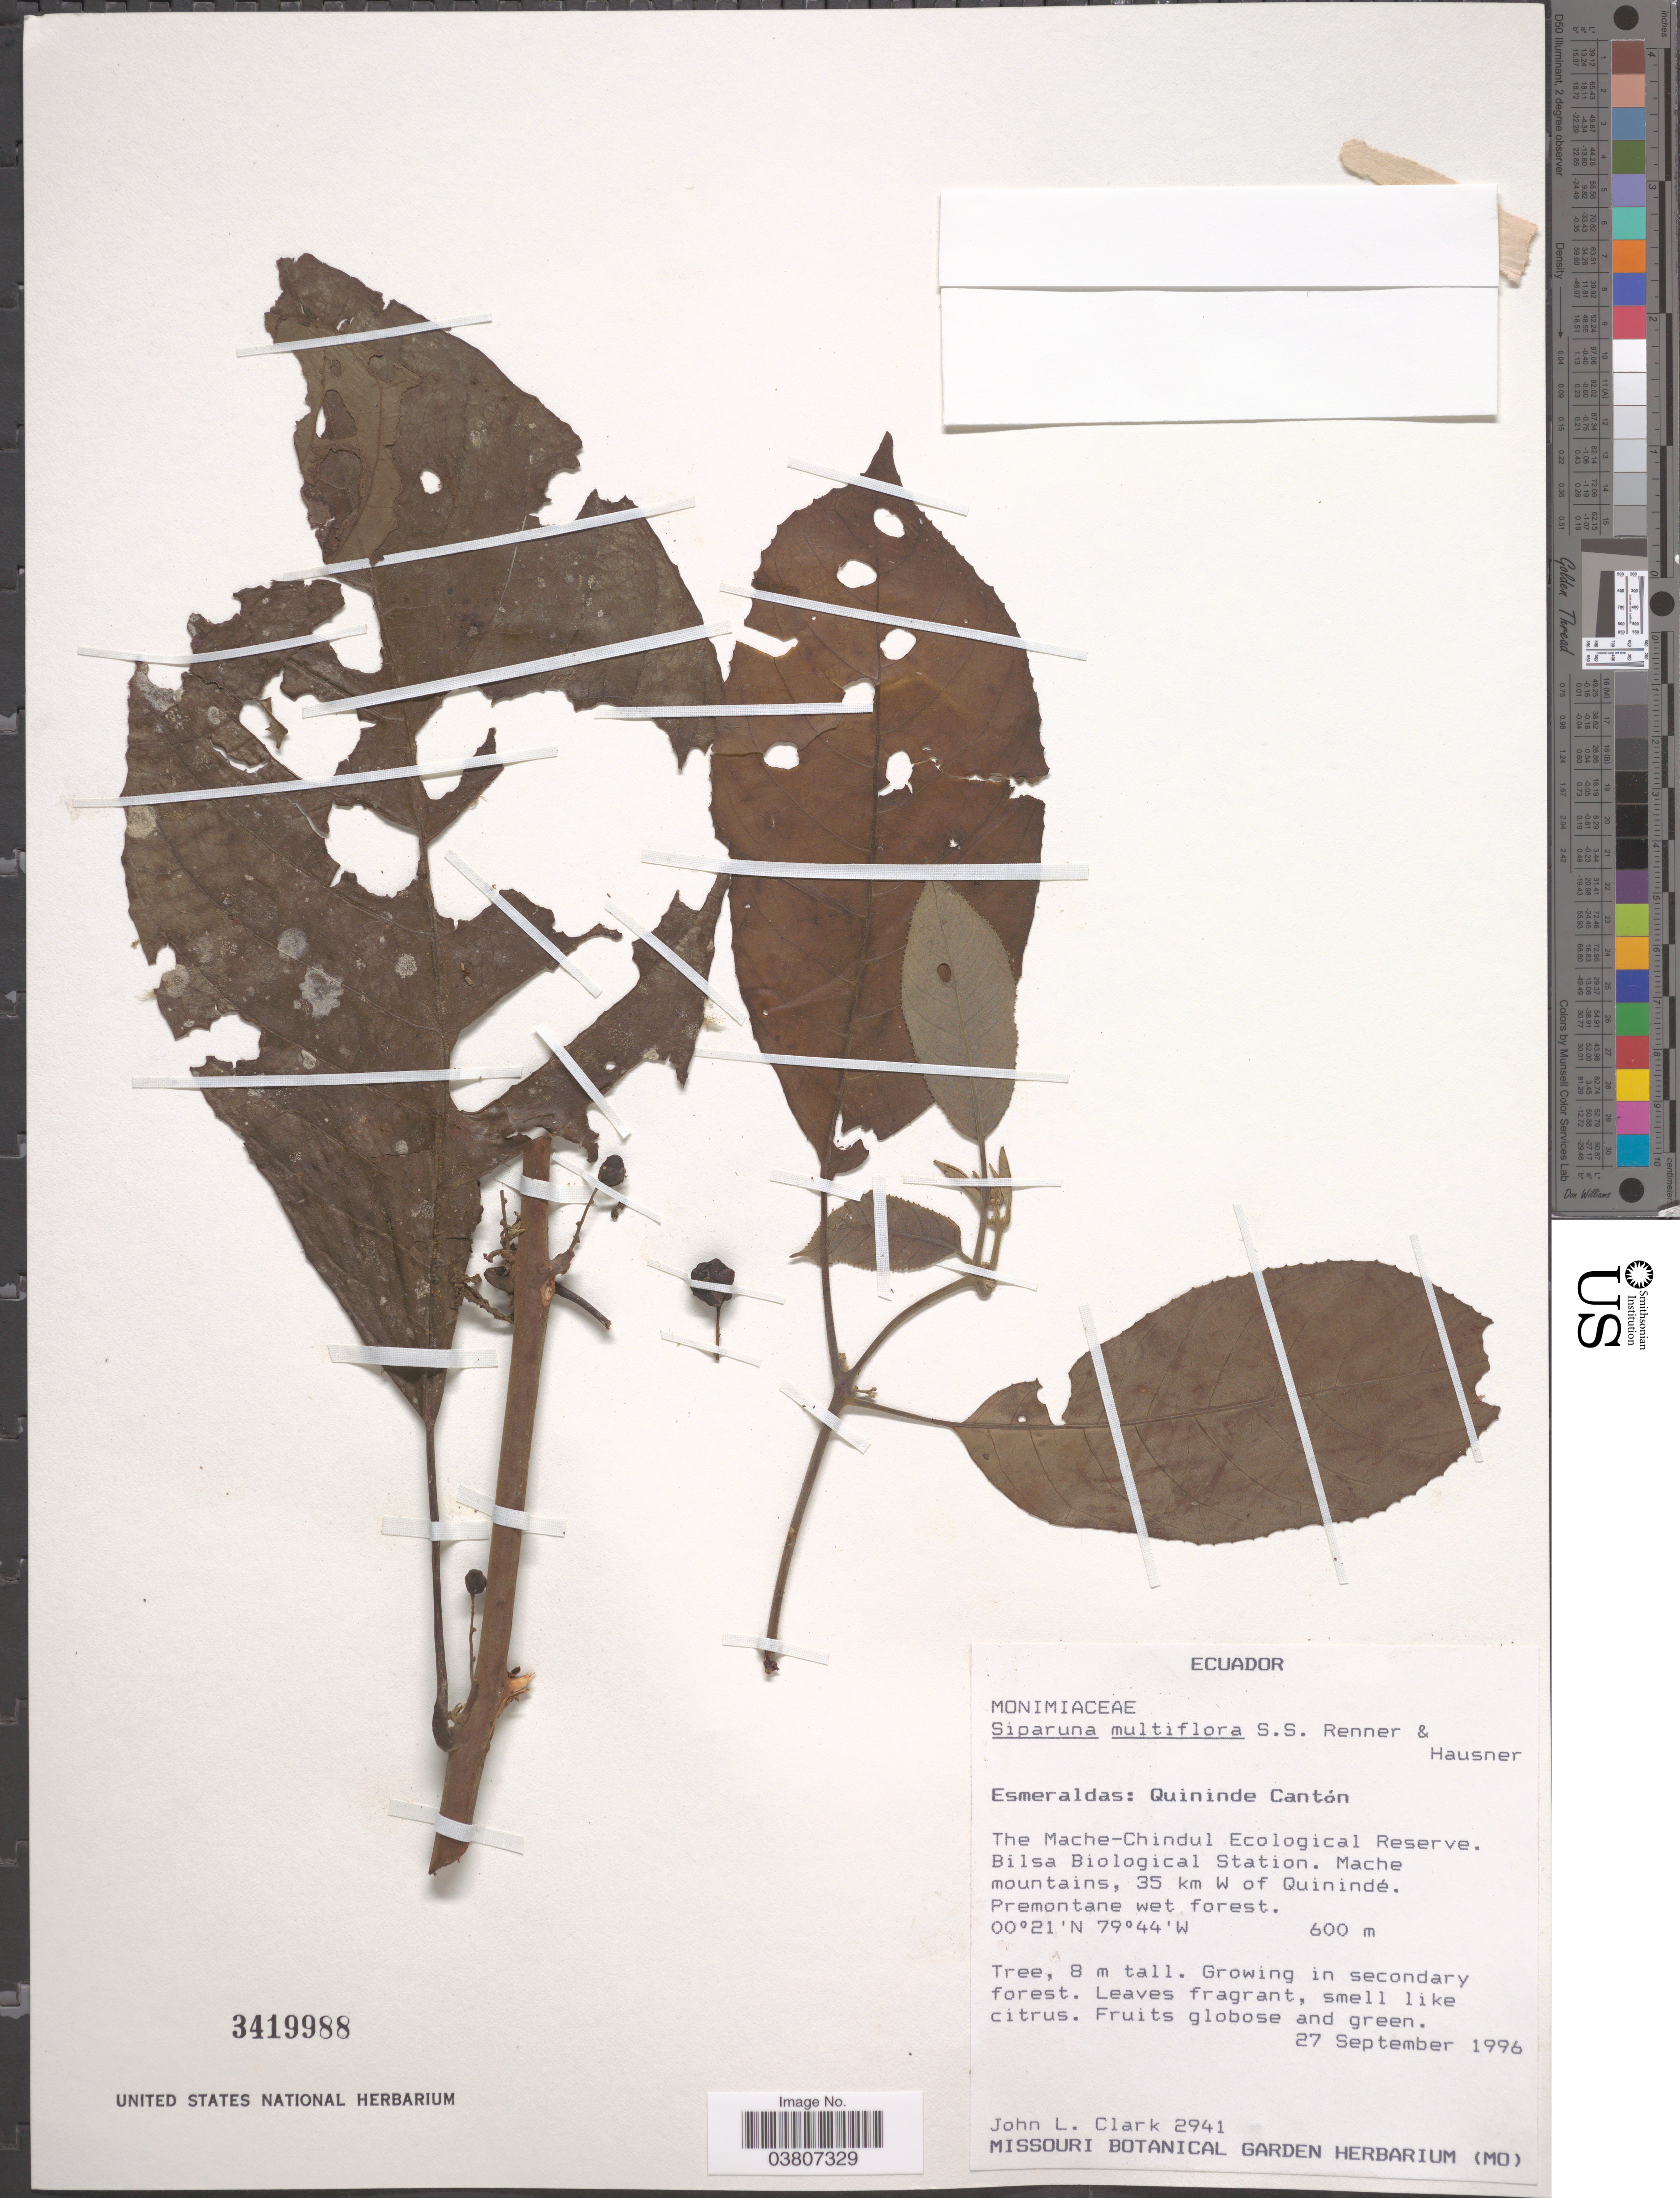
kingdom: Plantae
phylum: Tracheophyta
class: Magnoliopsida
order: Laurales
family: Siparunaceae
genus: Siparuna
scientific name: Siparuna multiflora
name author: S.S. Renner & Hausner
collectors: J. L. Clark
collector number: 2941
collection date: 1996-09-27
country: Ecuador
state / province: Esmeraldas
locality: Quininde Cantón. The Mache-Chindul Ecological Reserve. Bilsa Biological Station. Mache Mountains, 35 km W of Quinindé.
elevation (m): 600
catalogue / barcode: US 3419988